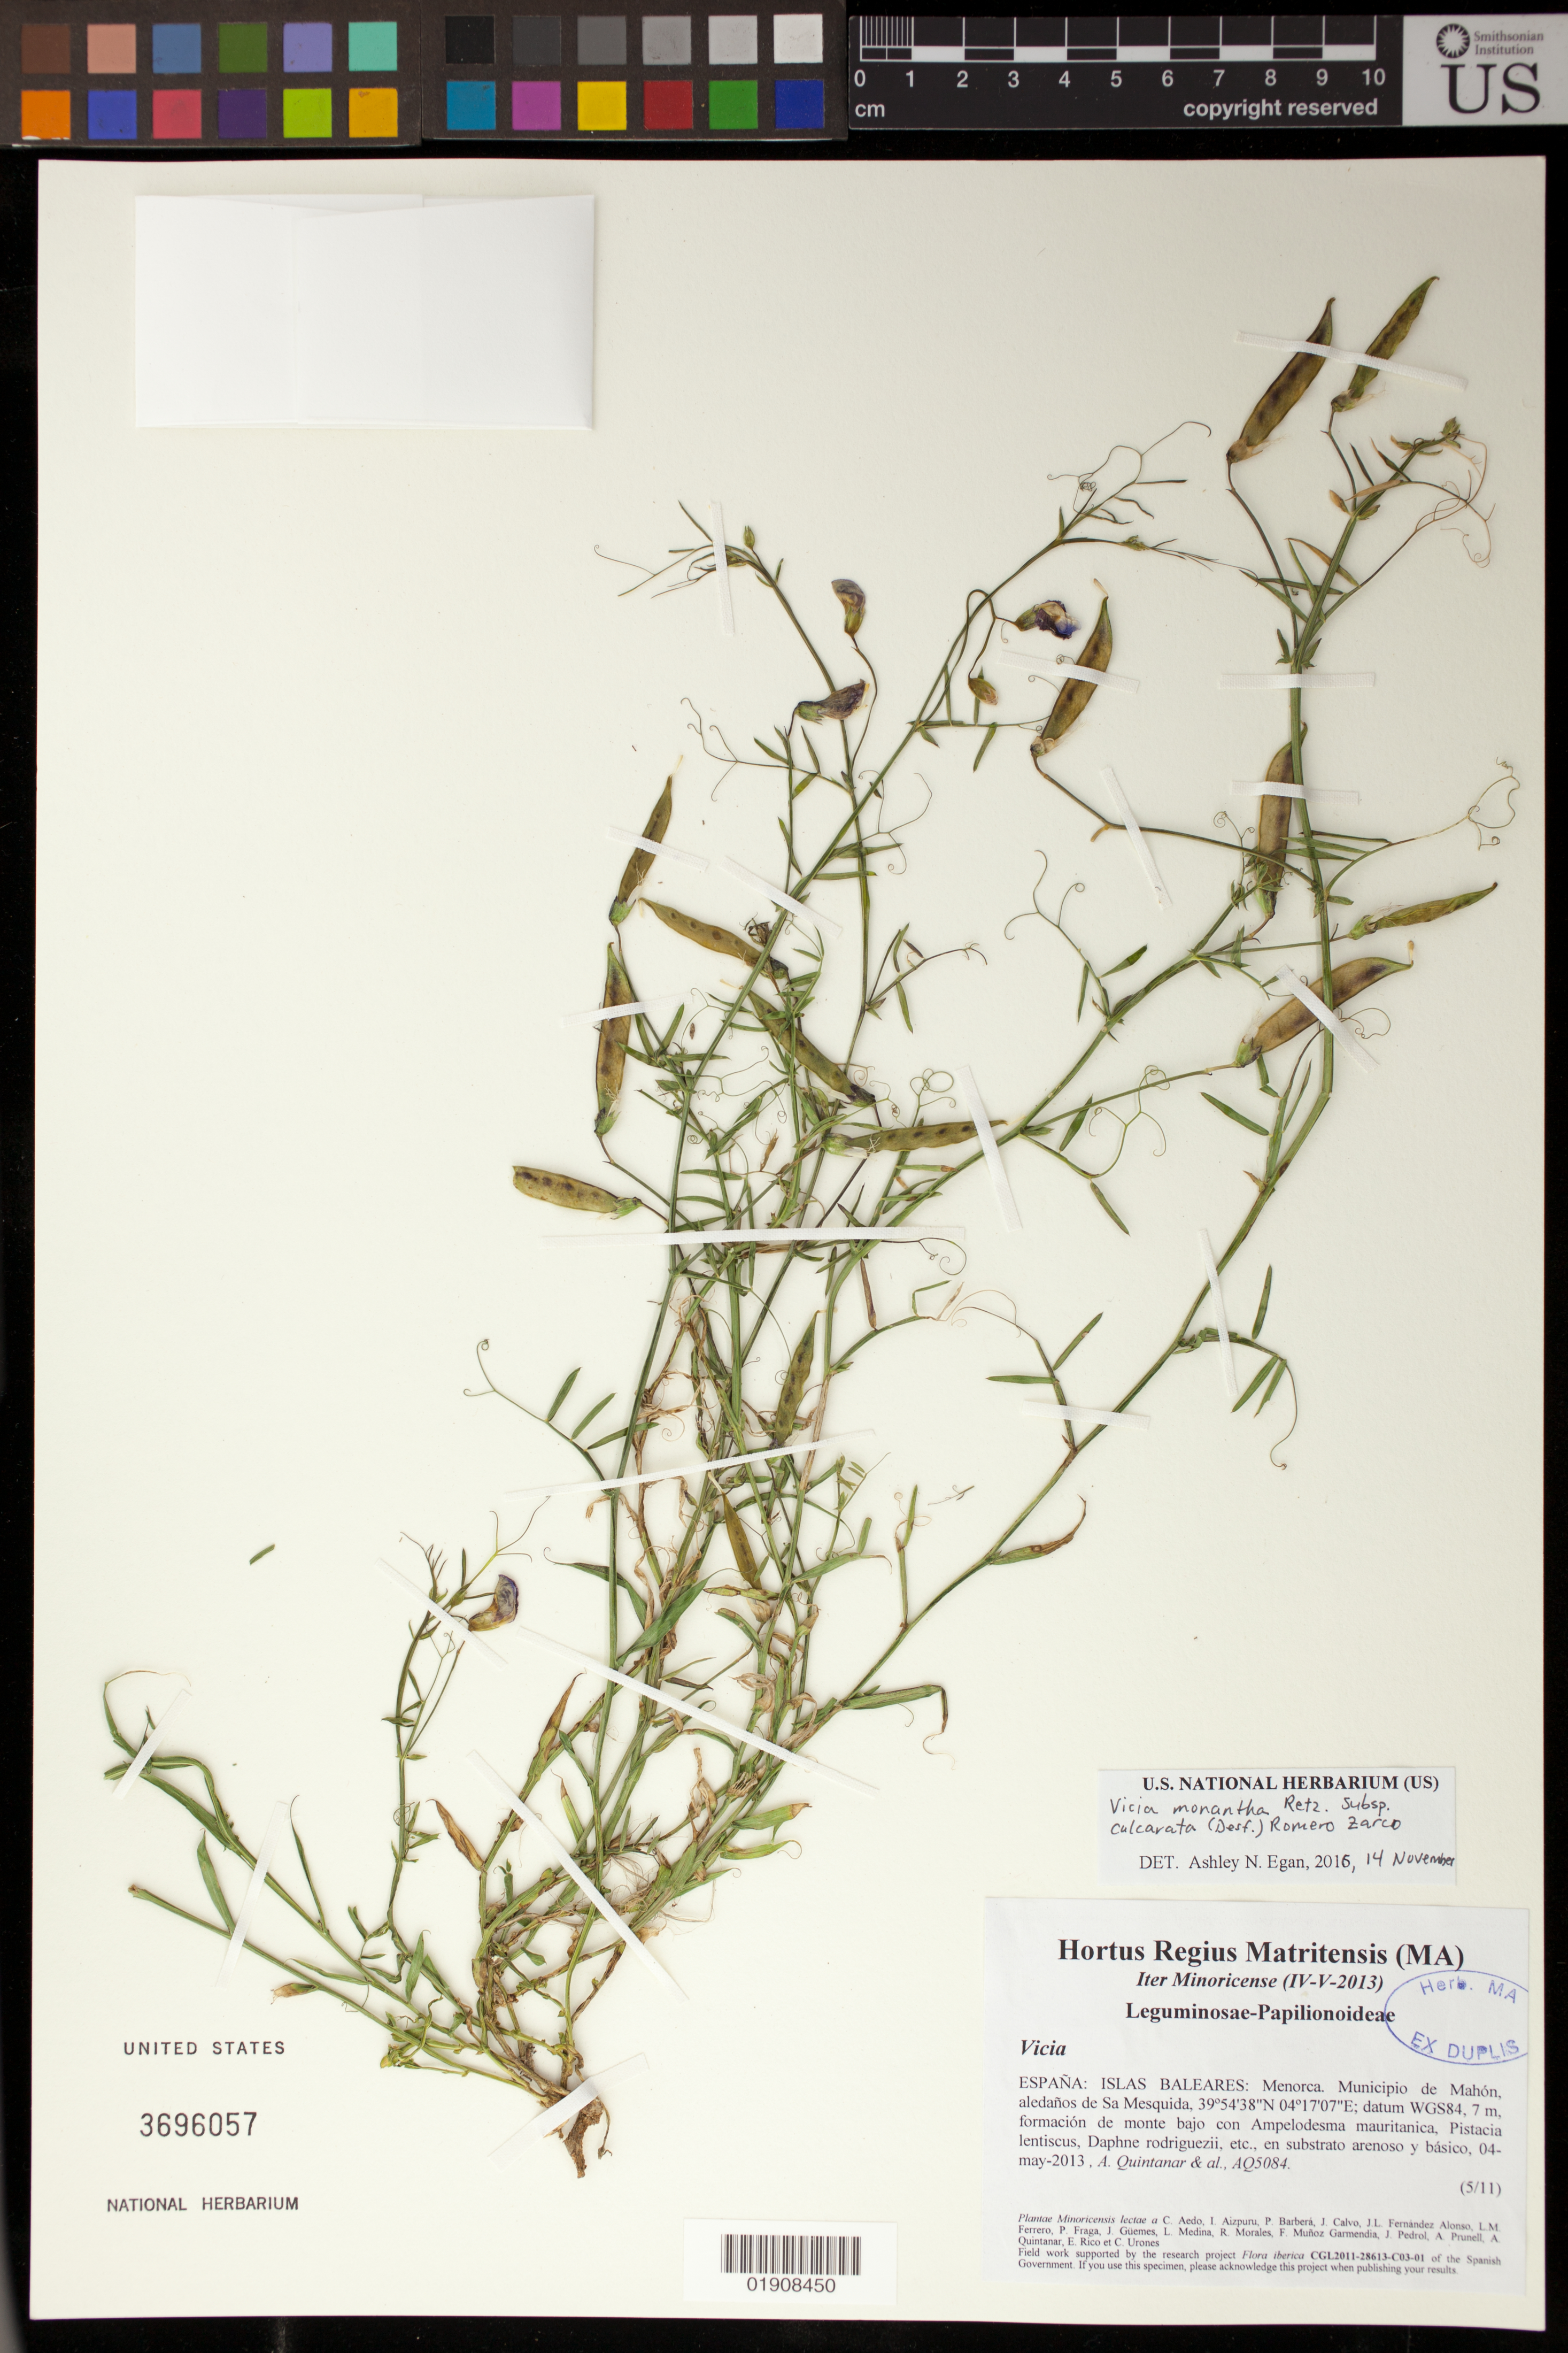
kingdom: Plantae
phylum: Tracheophyta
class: Magnoliopsida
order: Fabales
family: Fabaceae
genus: Vicia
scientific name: Vicia monantha subsp. calcarata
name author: (Desf.) Romero Zarco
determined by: Egan, Ashley N., (US), Smithsonian Institution - National Museum of Natural History (UNITED STATES)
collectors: A. Quintanar & et al.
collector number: AQ5084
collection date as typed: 04-may-2013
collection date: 2013-05-04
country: Spain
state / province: Islas Baleares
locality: Menorca, Municipio de Mahon, aledanos de Sa Mesquida.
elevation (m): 7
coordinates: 39 54 38 N, 04 17 07 E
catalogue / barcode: US 3696057